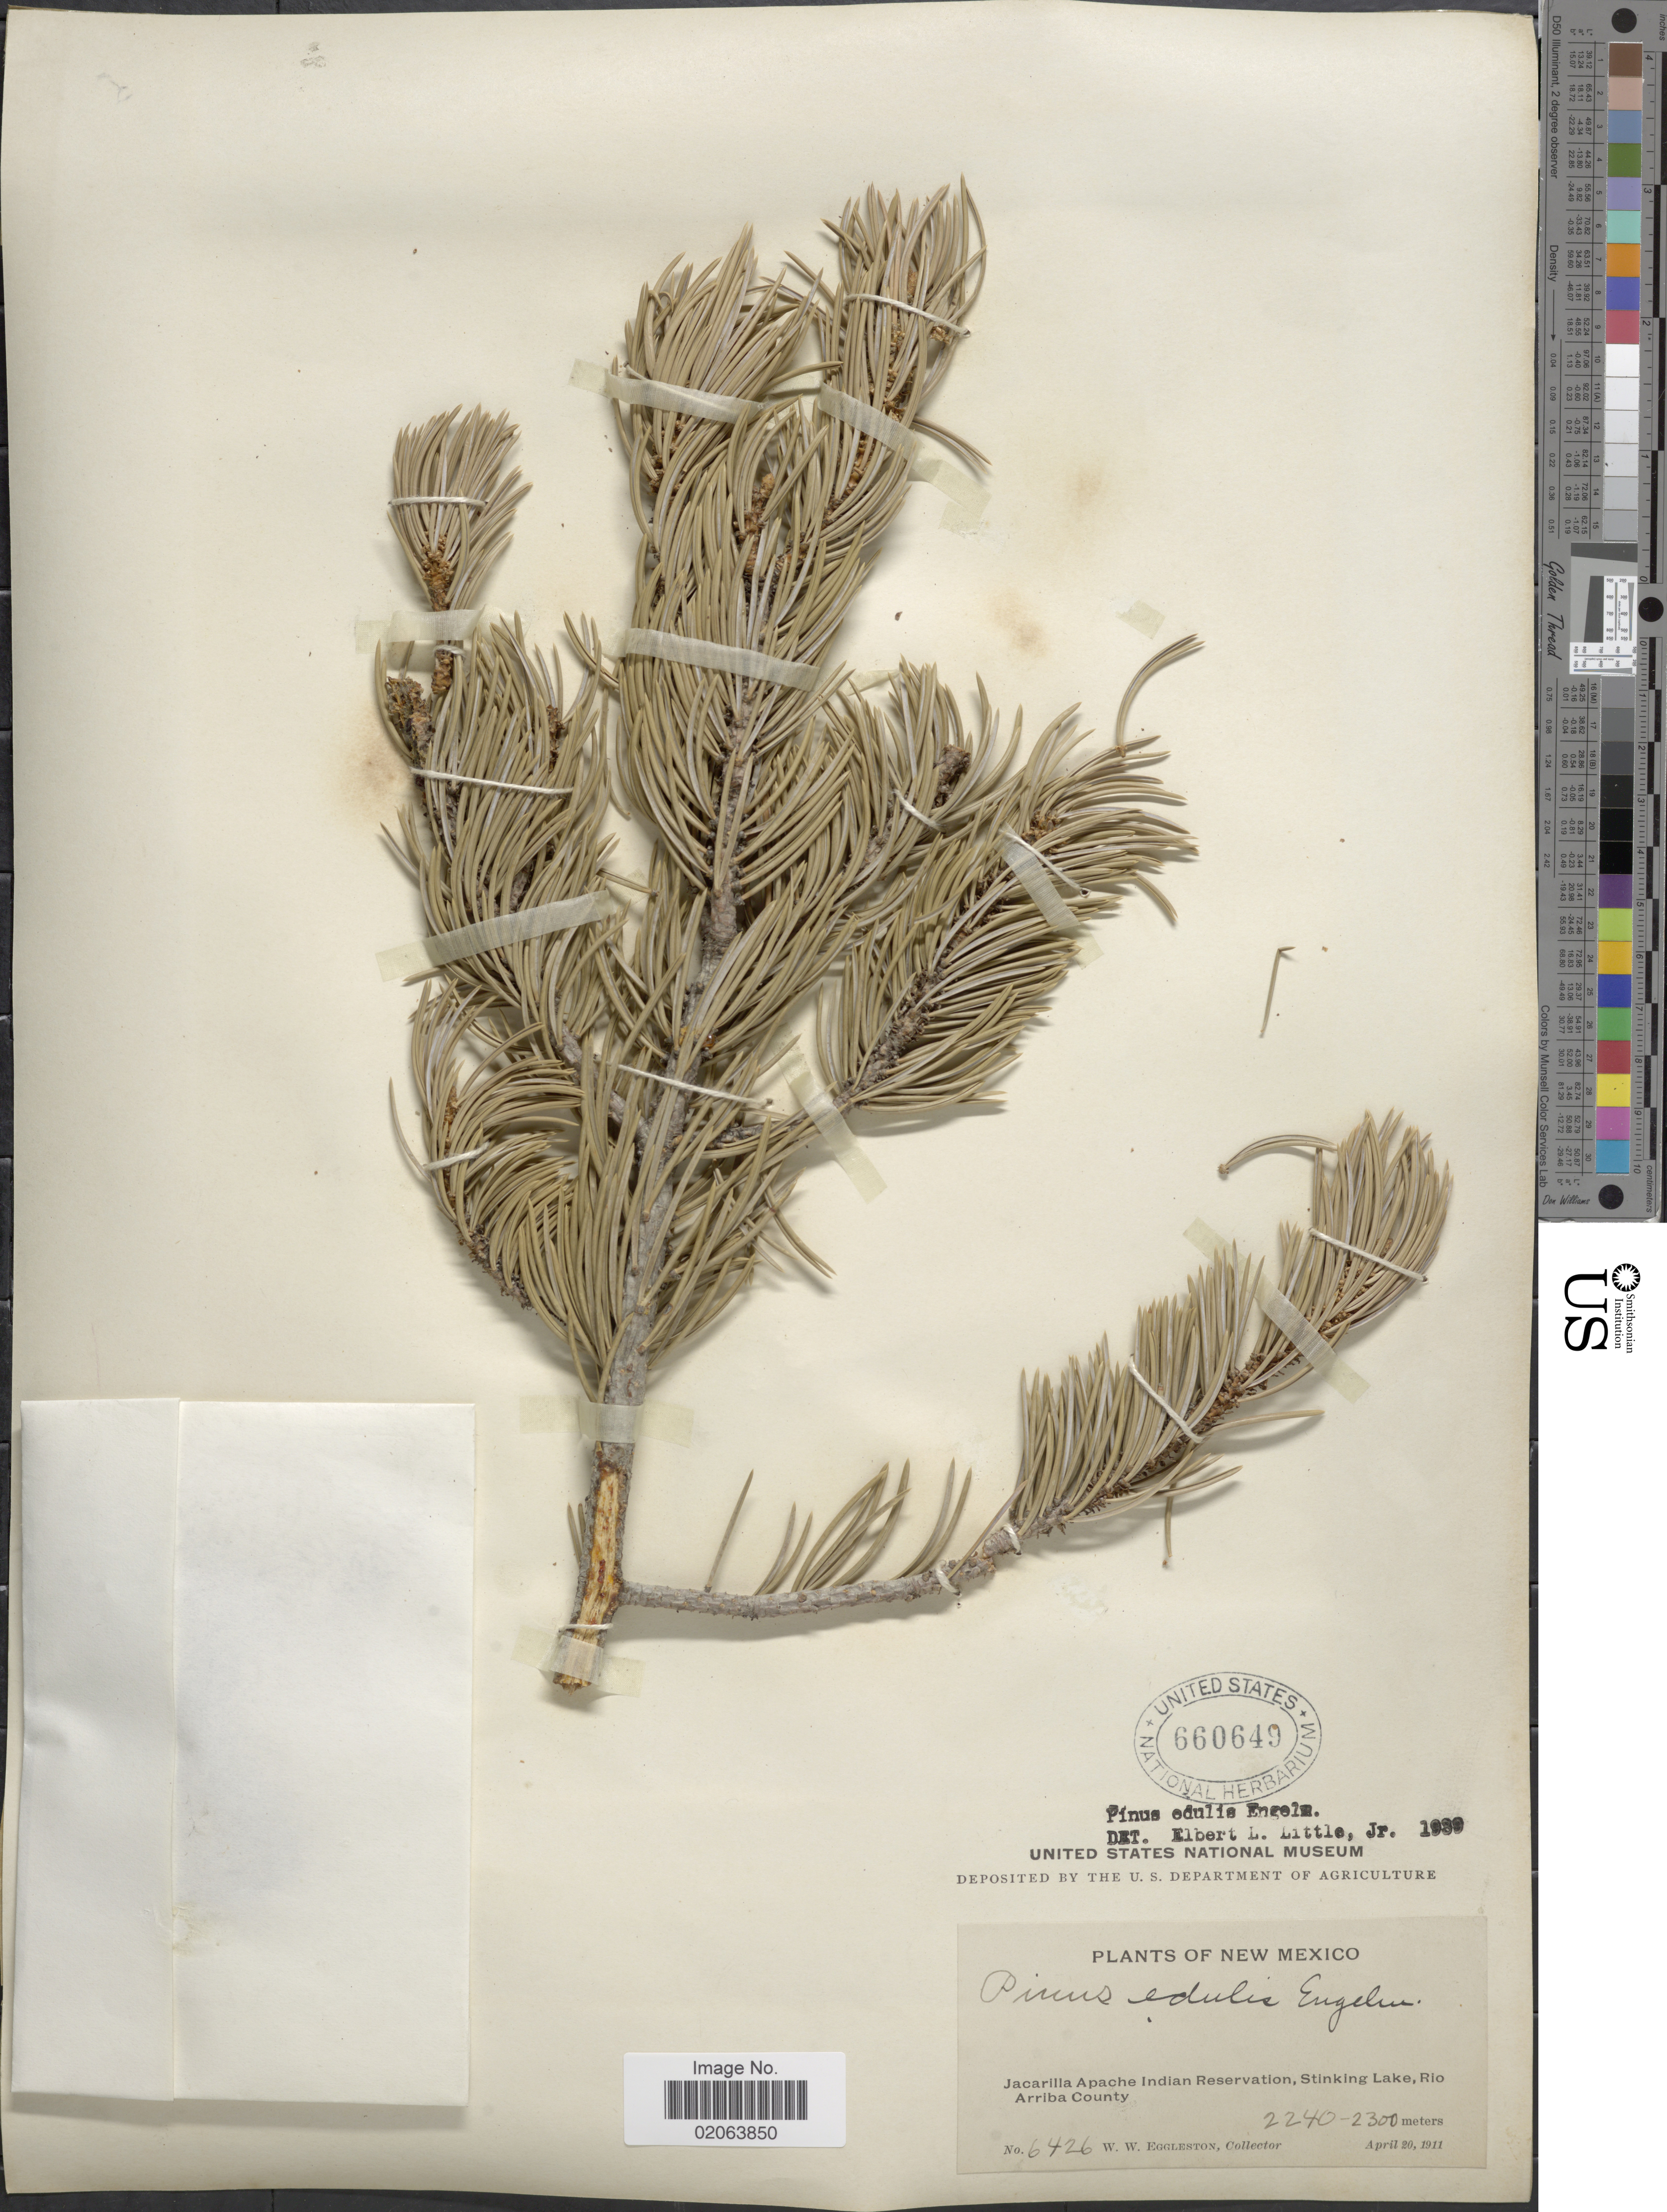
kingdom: Plantae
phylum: Tracheophyta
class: Pinopsida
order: Pinales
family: Pinaceae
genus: Pinus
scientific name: Pinus edulis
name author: Engelm.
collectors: W. W. Eggleston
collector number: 6426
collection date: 1911-04-20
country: United States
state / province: New Mexico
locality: Jacarilla Apache Indian Reservation, Stinking Lake, Rio Arriba County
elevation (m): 2240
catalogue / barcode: US 660649